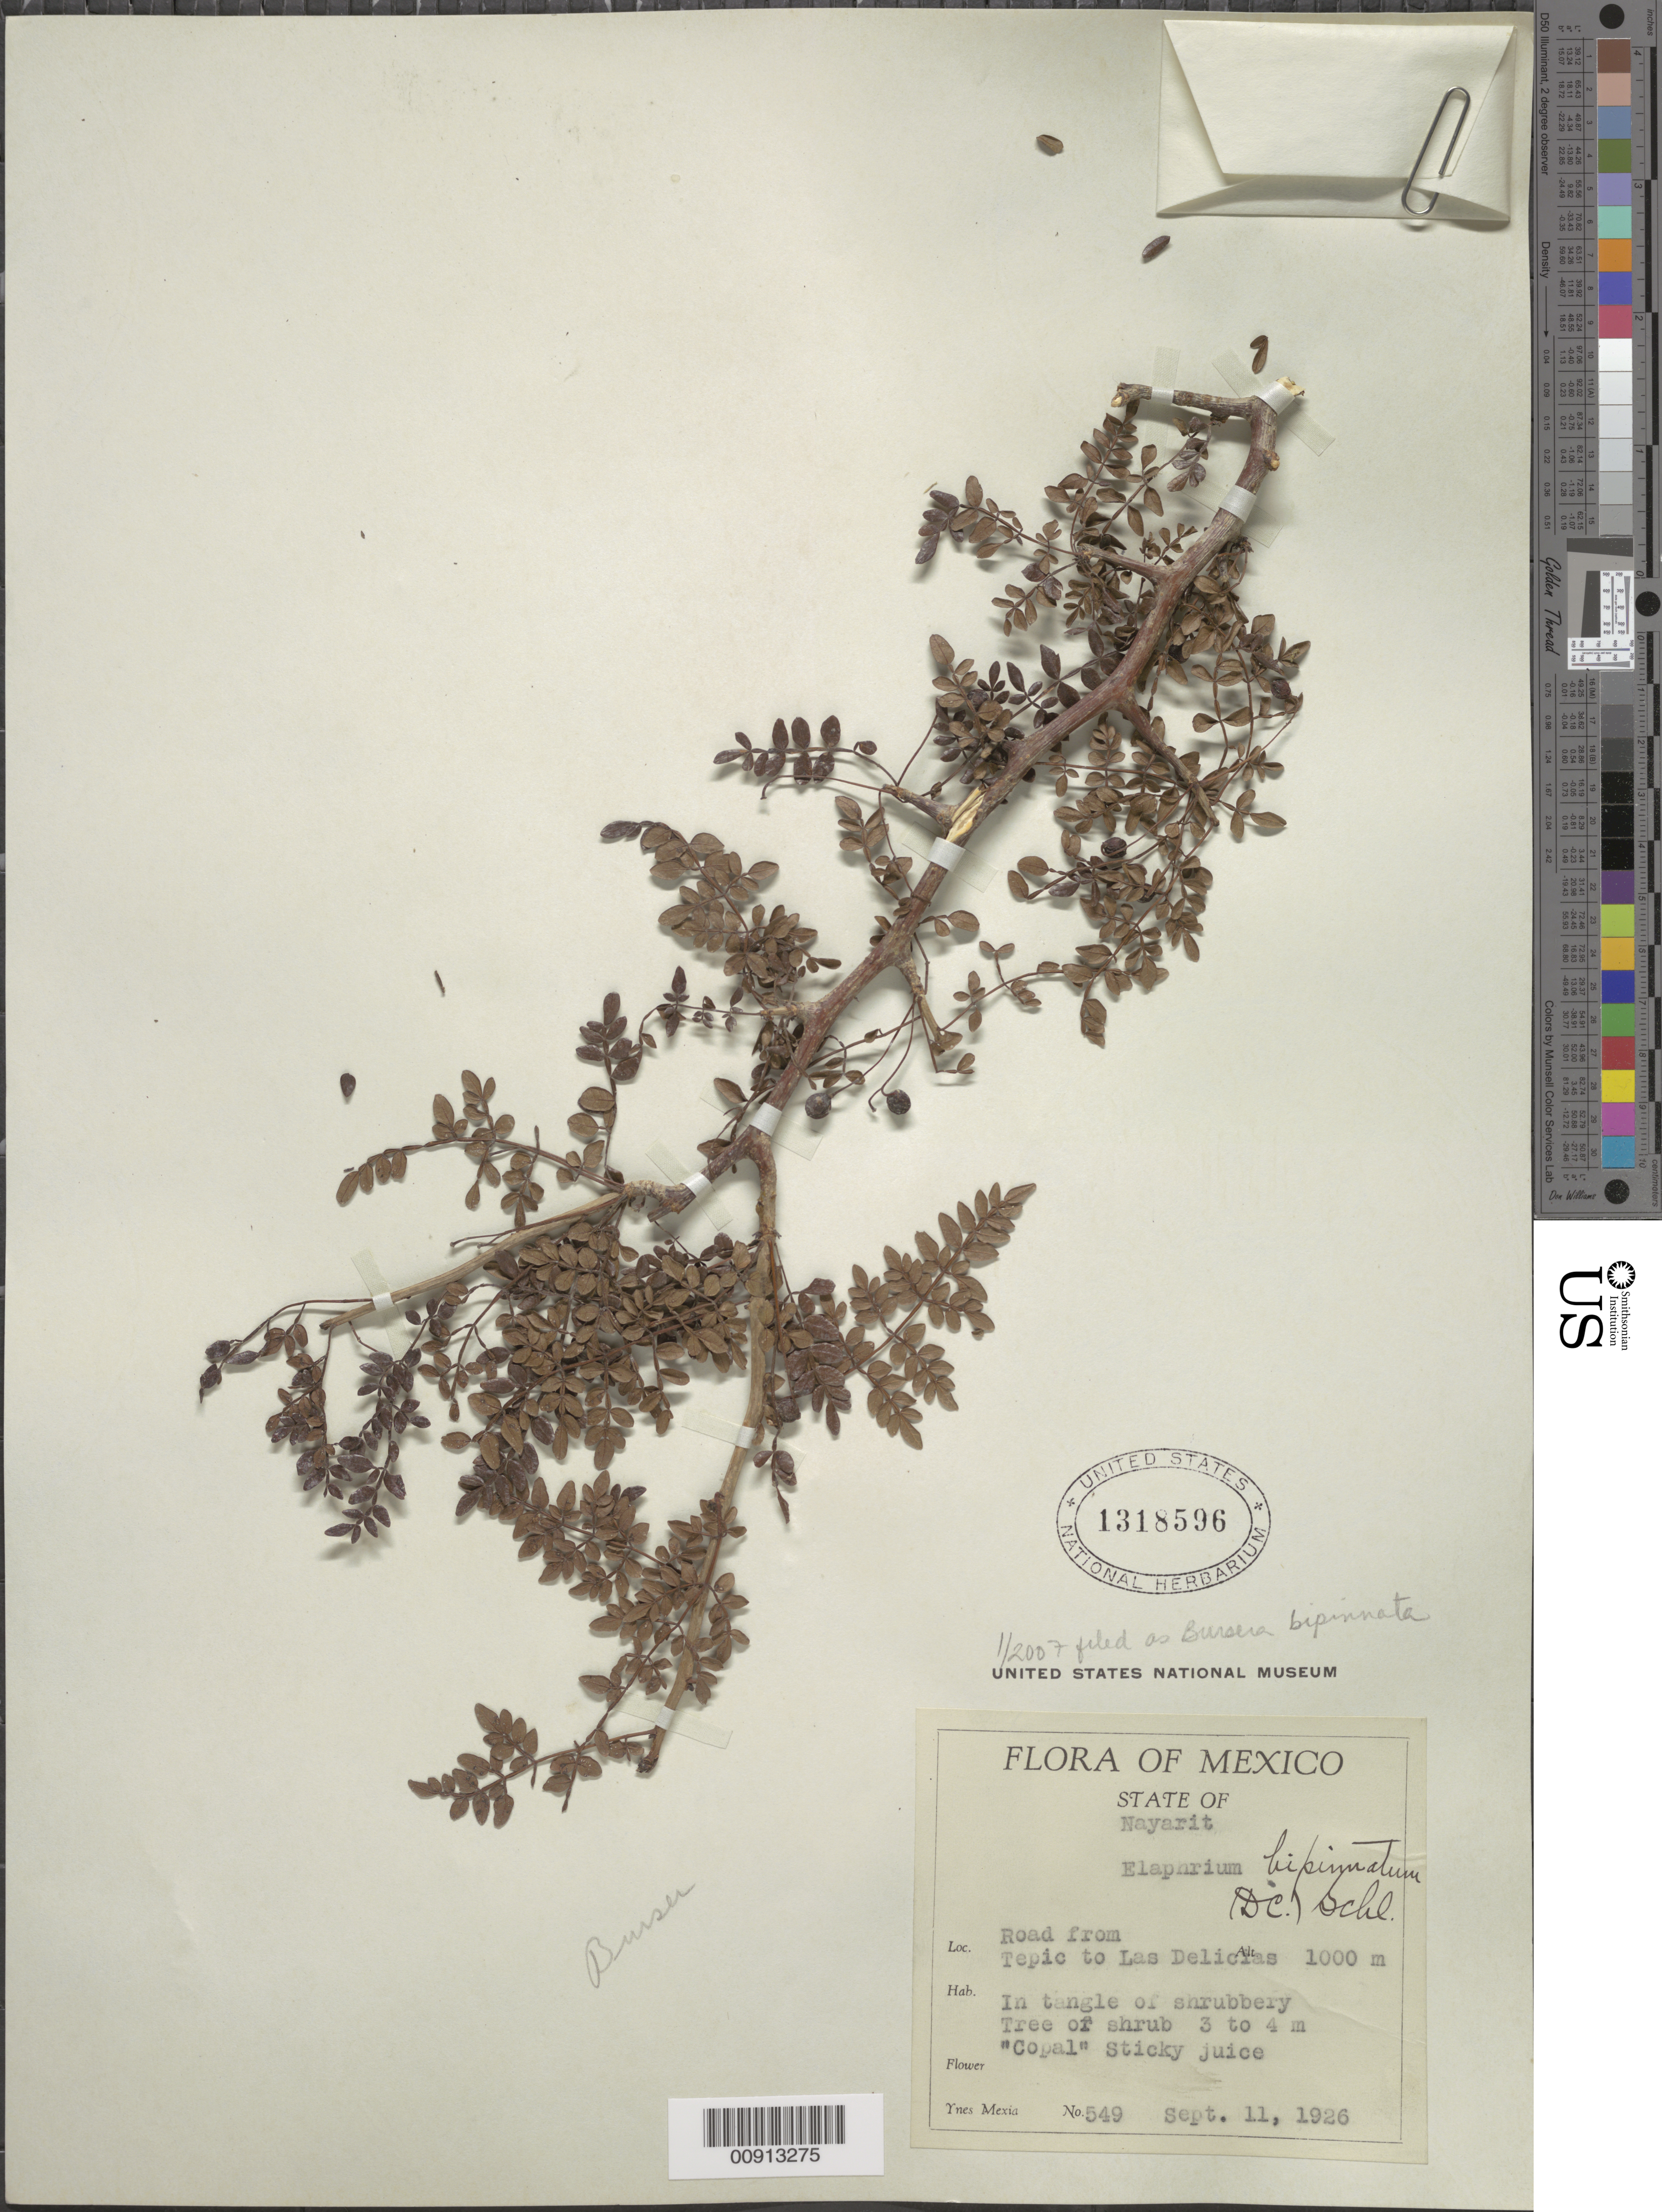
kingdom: Plantae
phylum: Tracheophyta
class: Magnoliopsida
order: Sapindales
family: Burseraceae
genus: Bursera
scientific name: Bursera bipinnata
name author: Engl.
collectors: Y. Mexia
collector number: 549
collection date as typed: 11 Sep 1926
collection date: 1926-09-11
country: Mexico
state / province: Nayarit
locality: State of Nayarit: Road from Nayarit to Las Delicias.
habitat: In tangle of shrubbery.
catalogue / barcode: US 1318596